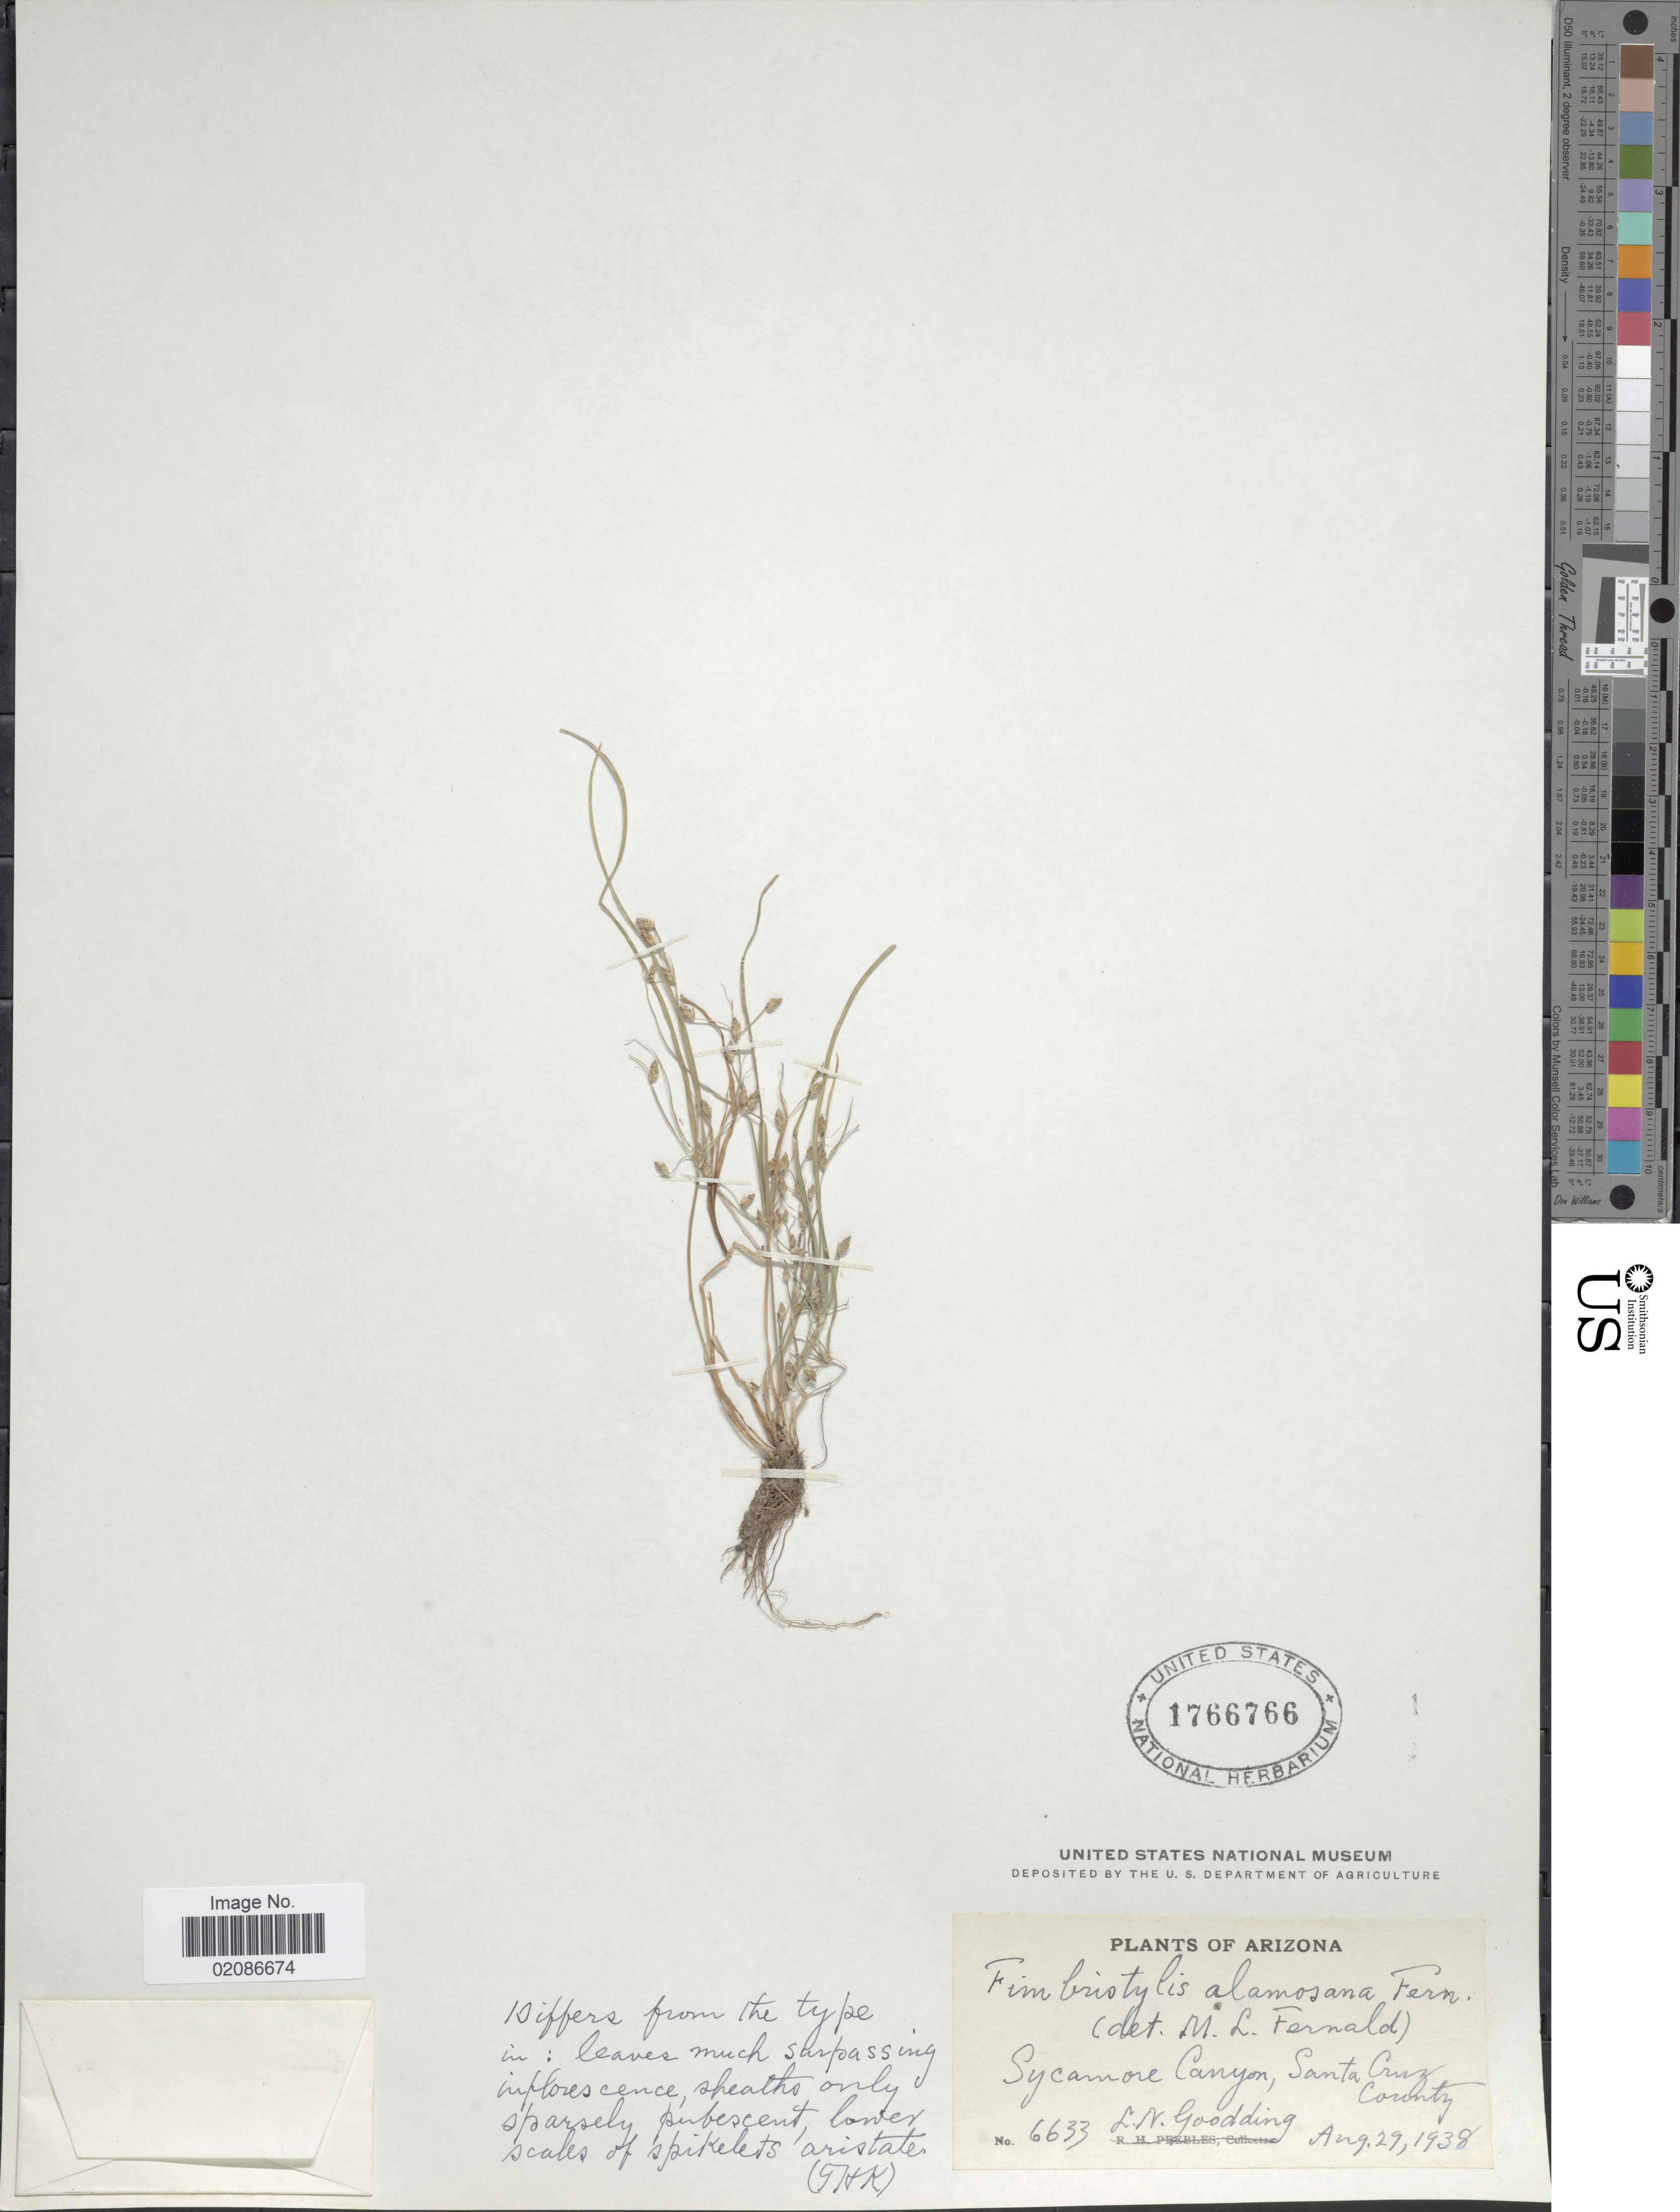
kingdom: Plantae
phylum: Tracheophyta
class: Liliopsida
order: Poales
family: Cyperaceae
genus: Fimbristylis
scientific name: Fimbristylis dichotoma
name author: (L.) Vahl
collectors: L. N. Goodding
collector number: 6633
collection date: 1938-08-29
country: United States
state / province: Arizona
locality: Sycamore Canyon, Santa Cruz County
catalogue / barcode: US 1766766